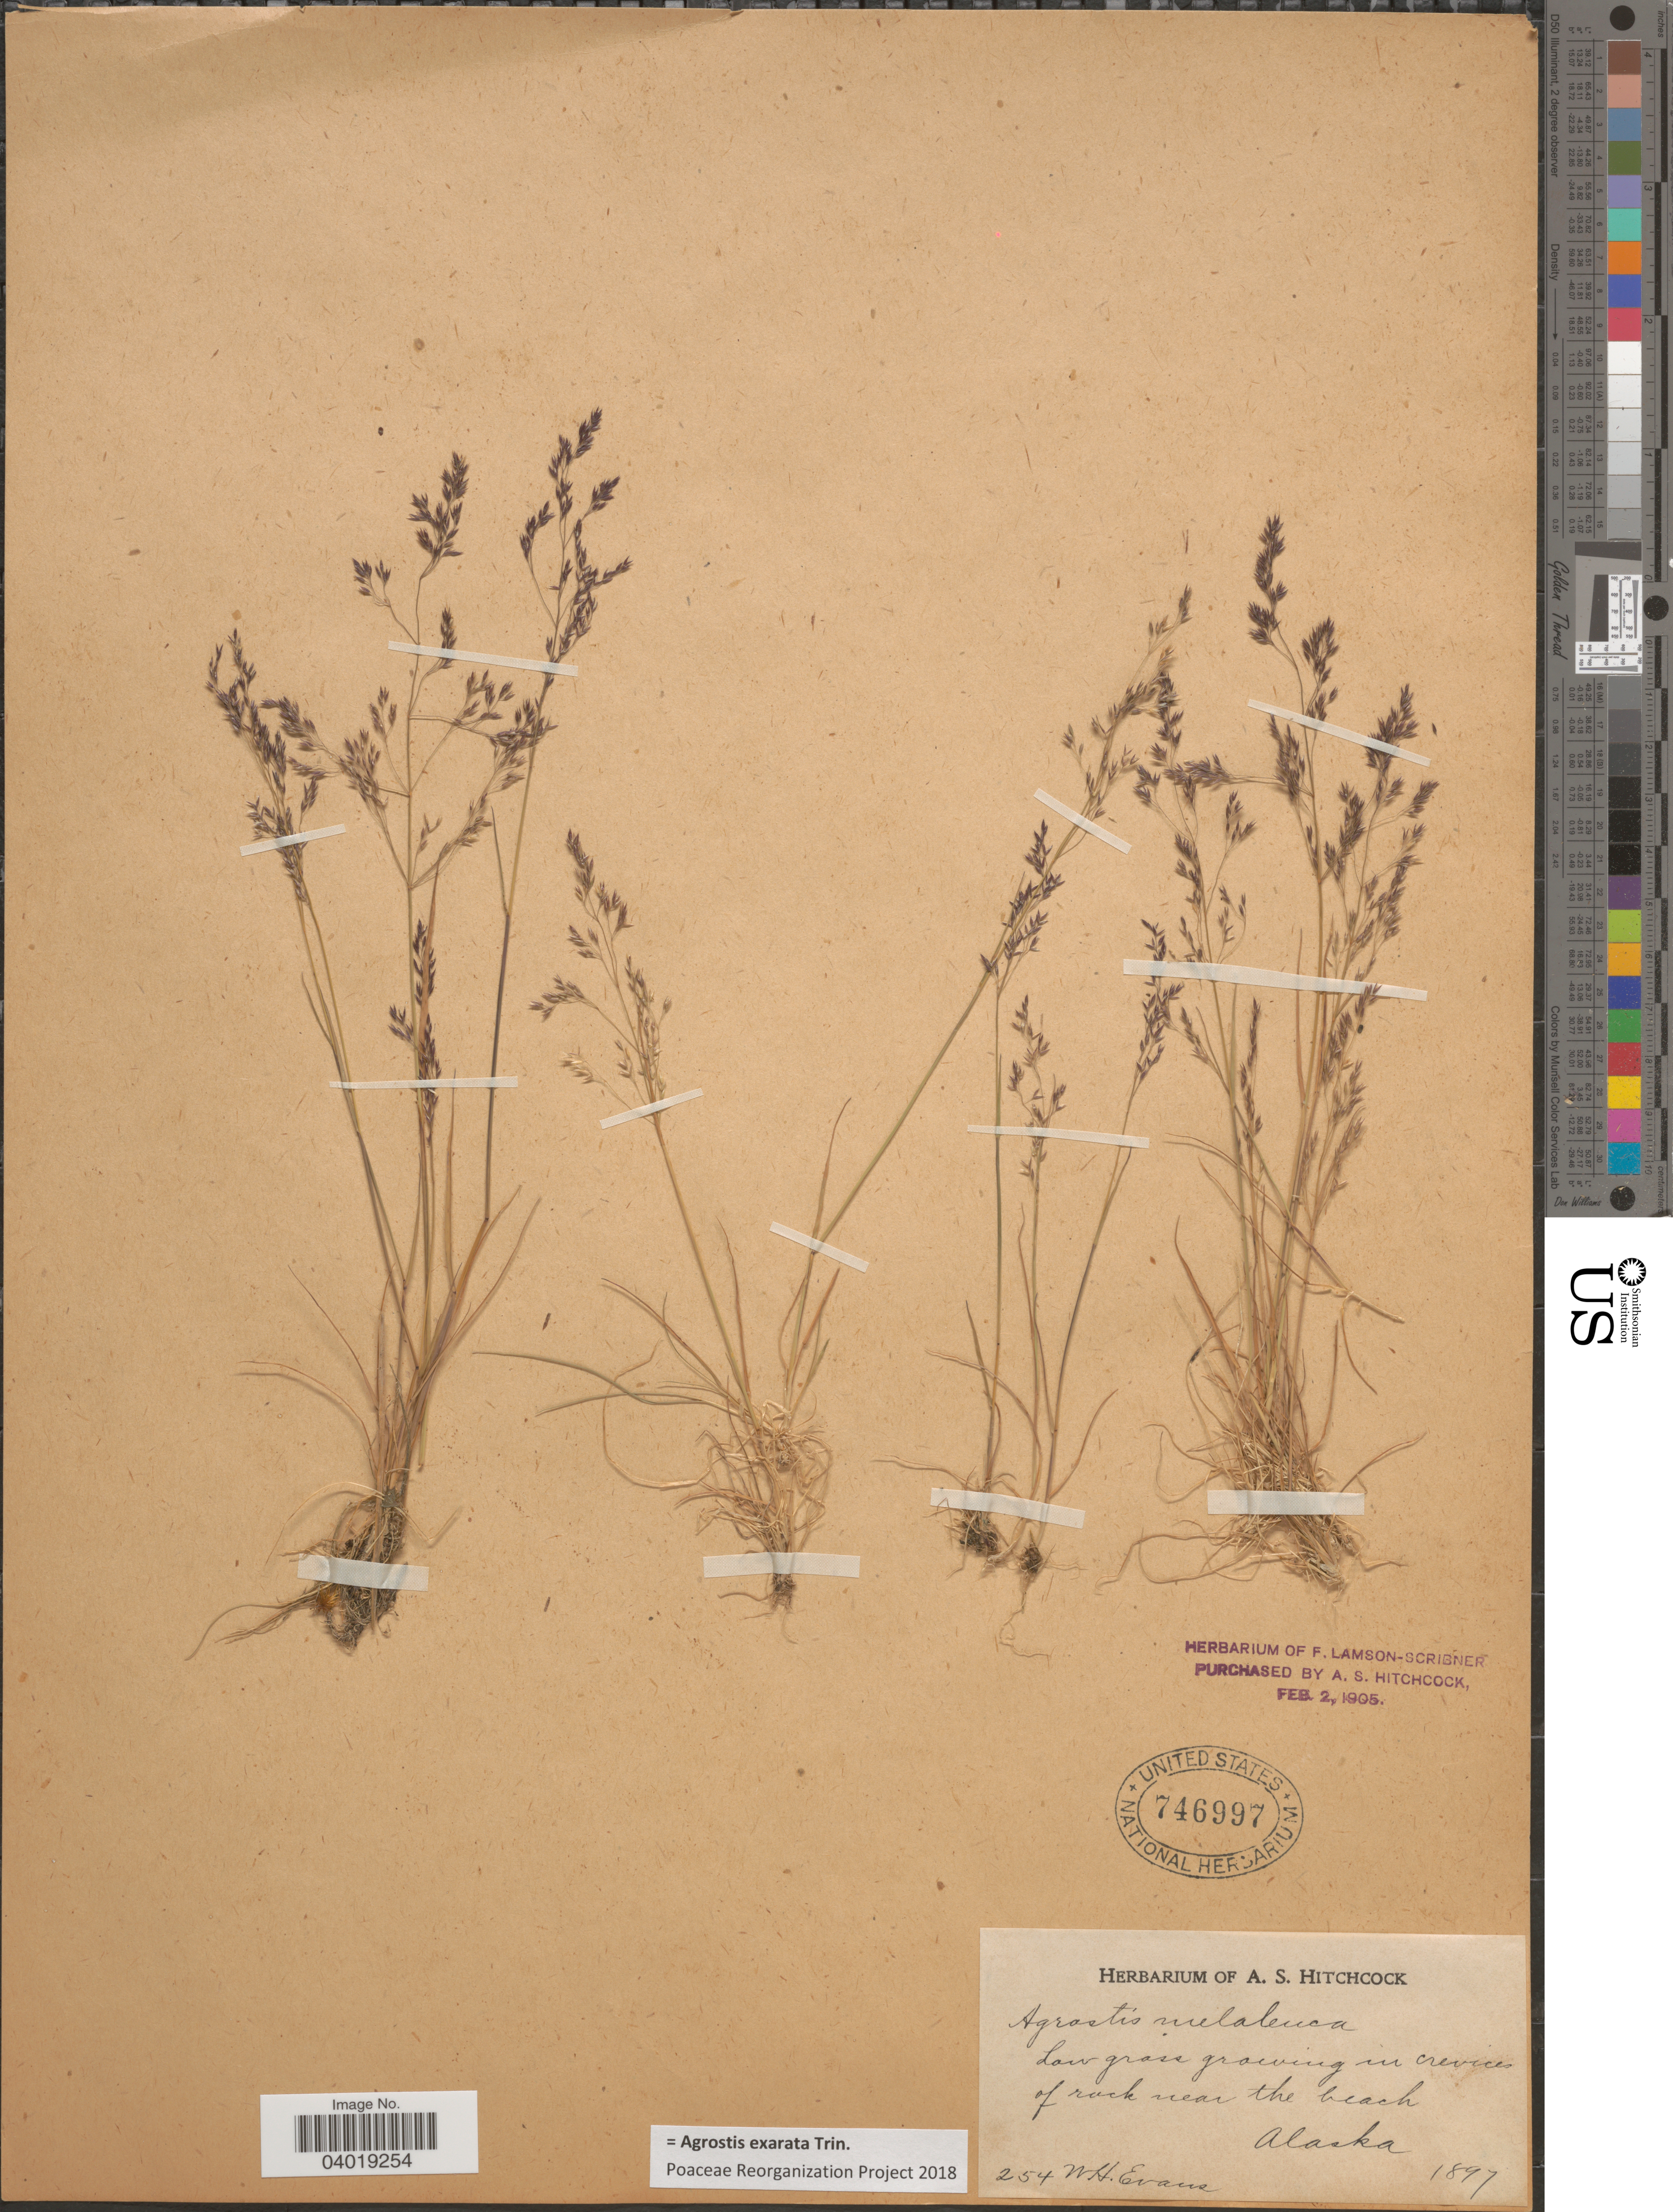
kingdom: Plantae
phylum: Tracheophyta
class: Liliopsida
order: Poales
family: Poaceae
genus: Agrostis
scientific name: Agrostis exarata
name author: Trin.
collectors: W. H. Evans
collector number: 254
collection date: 1897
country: United States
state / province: Alaska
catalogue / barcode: US 746997